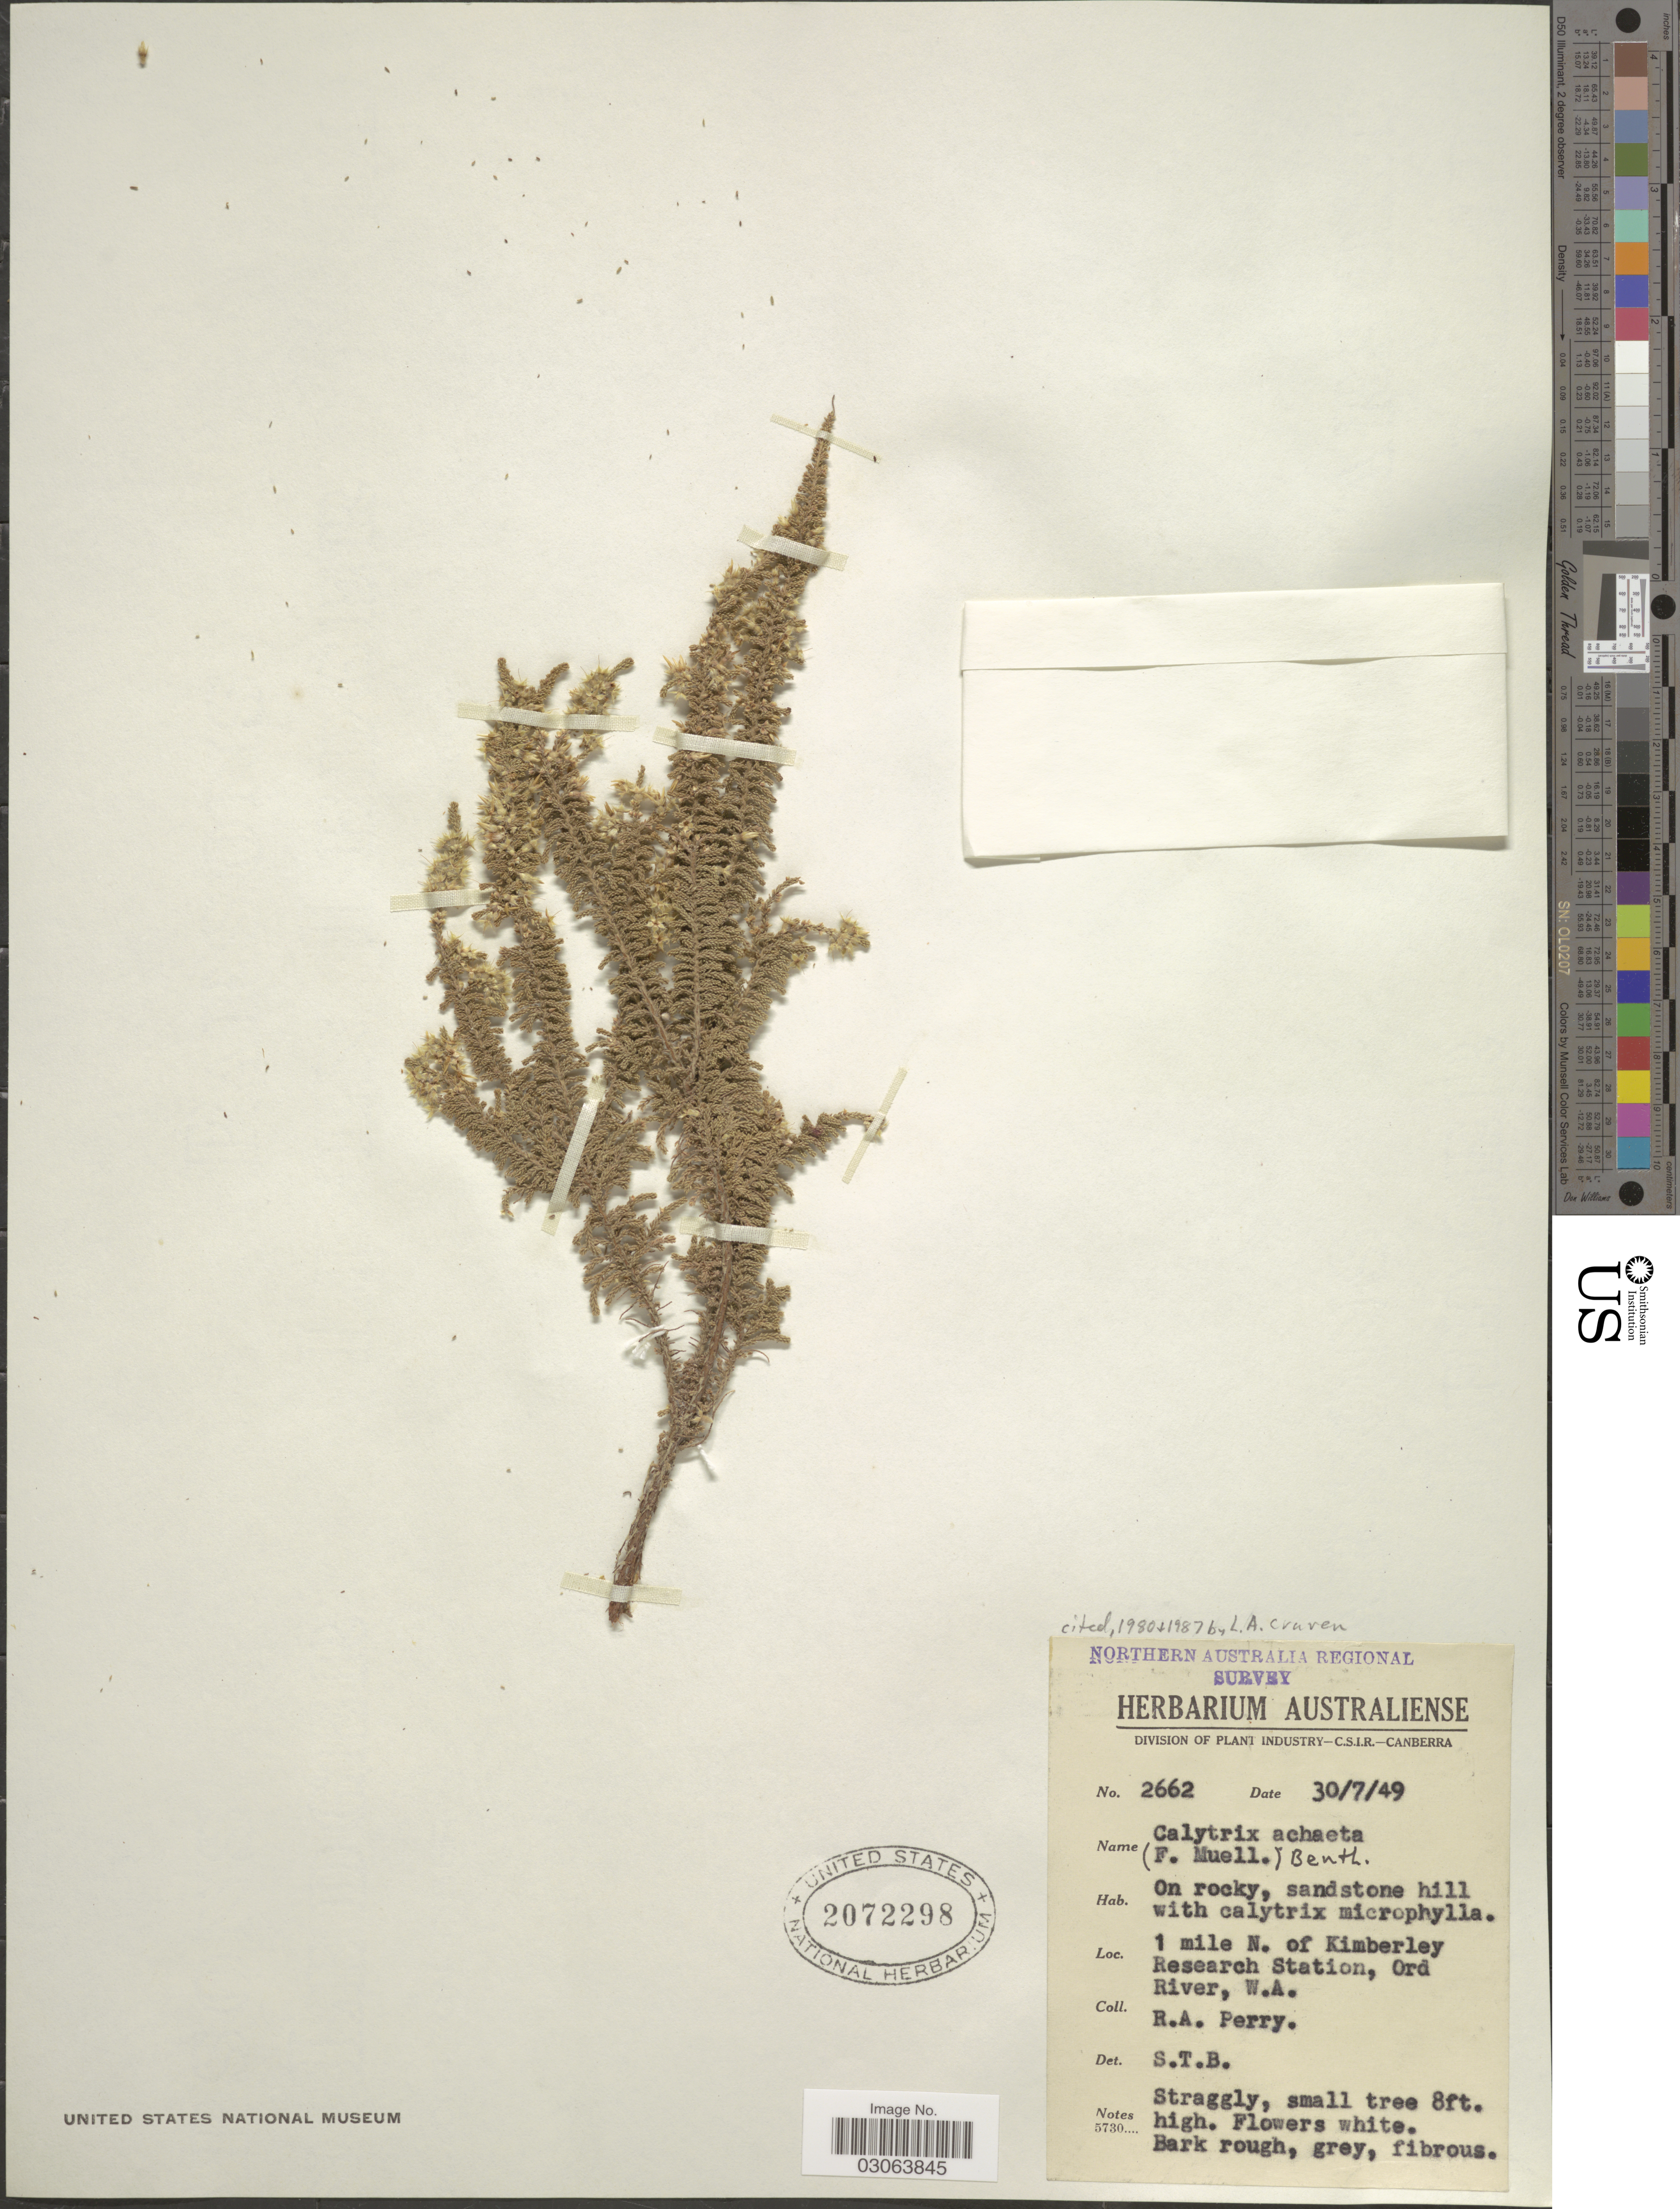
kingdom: Plantae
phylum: Tracheophyta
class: Magnoliopsida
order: Myrtales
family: Myrtaceae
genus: Calytrix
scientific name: Calytrix achaeta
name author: (F. Muell.) Benth.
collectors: Perry, R. A.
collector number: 2662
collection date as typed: Transcribed d/m/y: 30/7/49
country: Australia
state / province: Western Australia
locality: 1 mile N. of Kimberley Research Station, Ord River.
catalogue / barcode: US 2072298